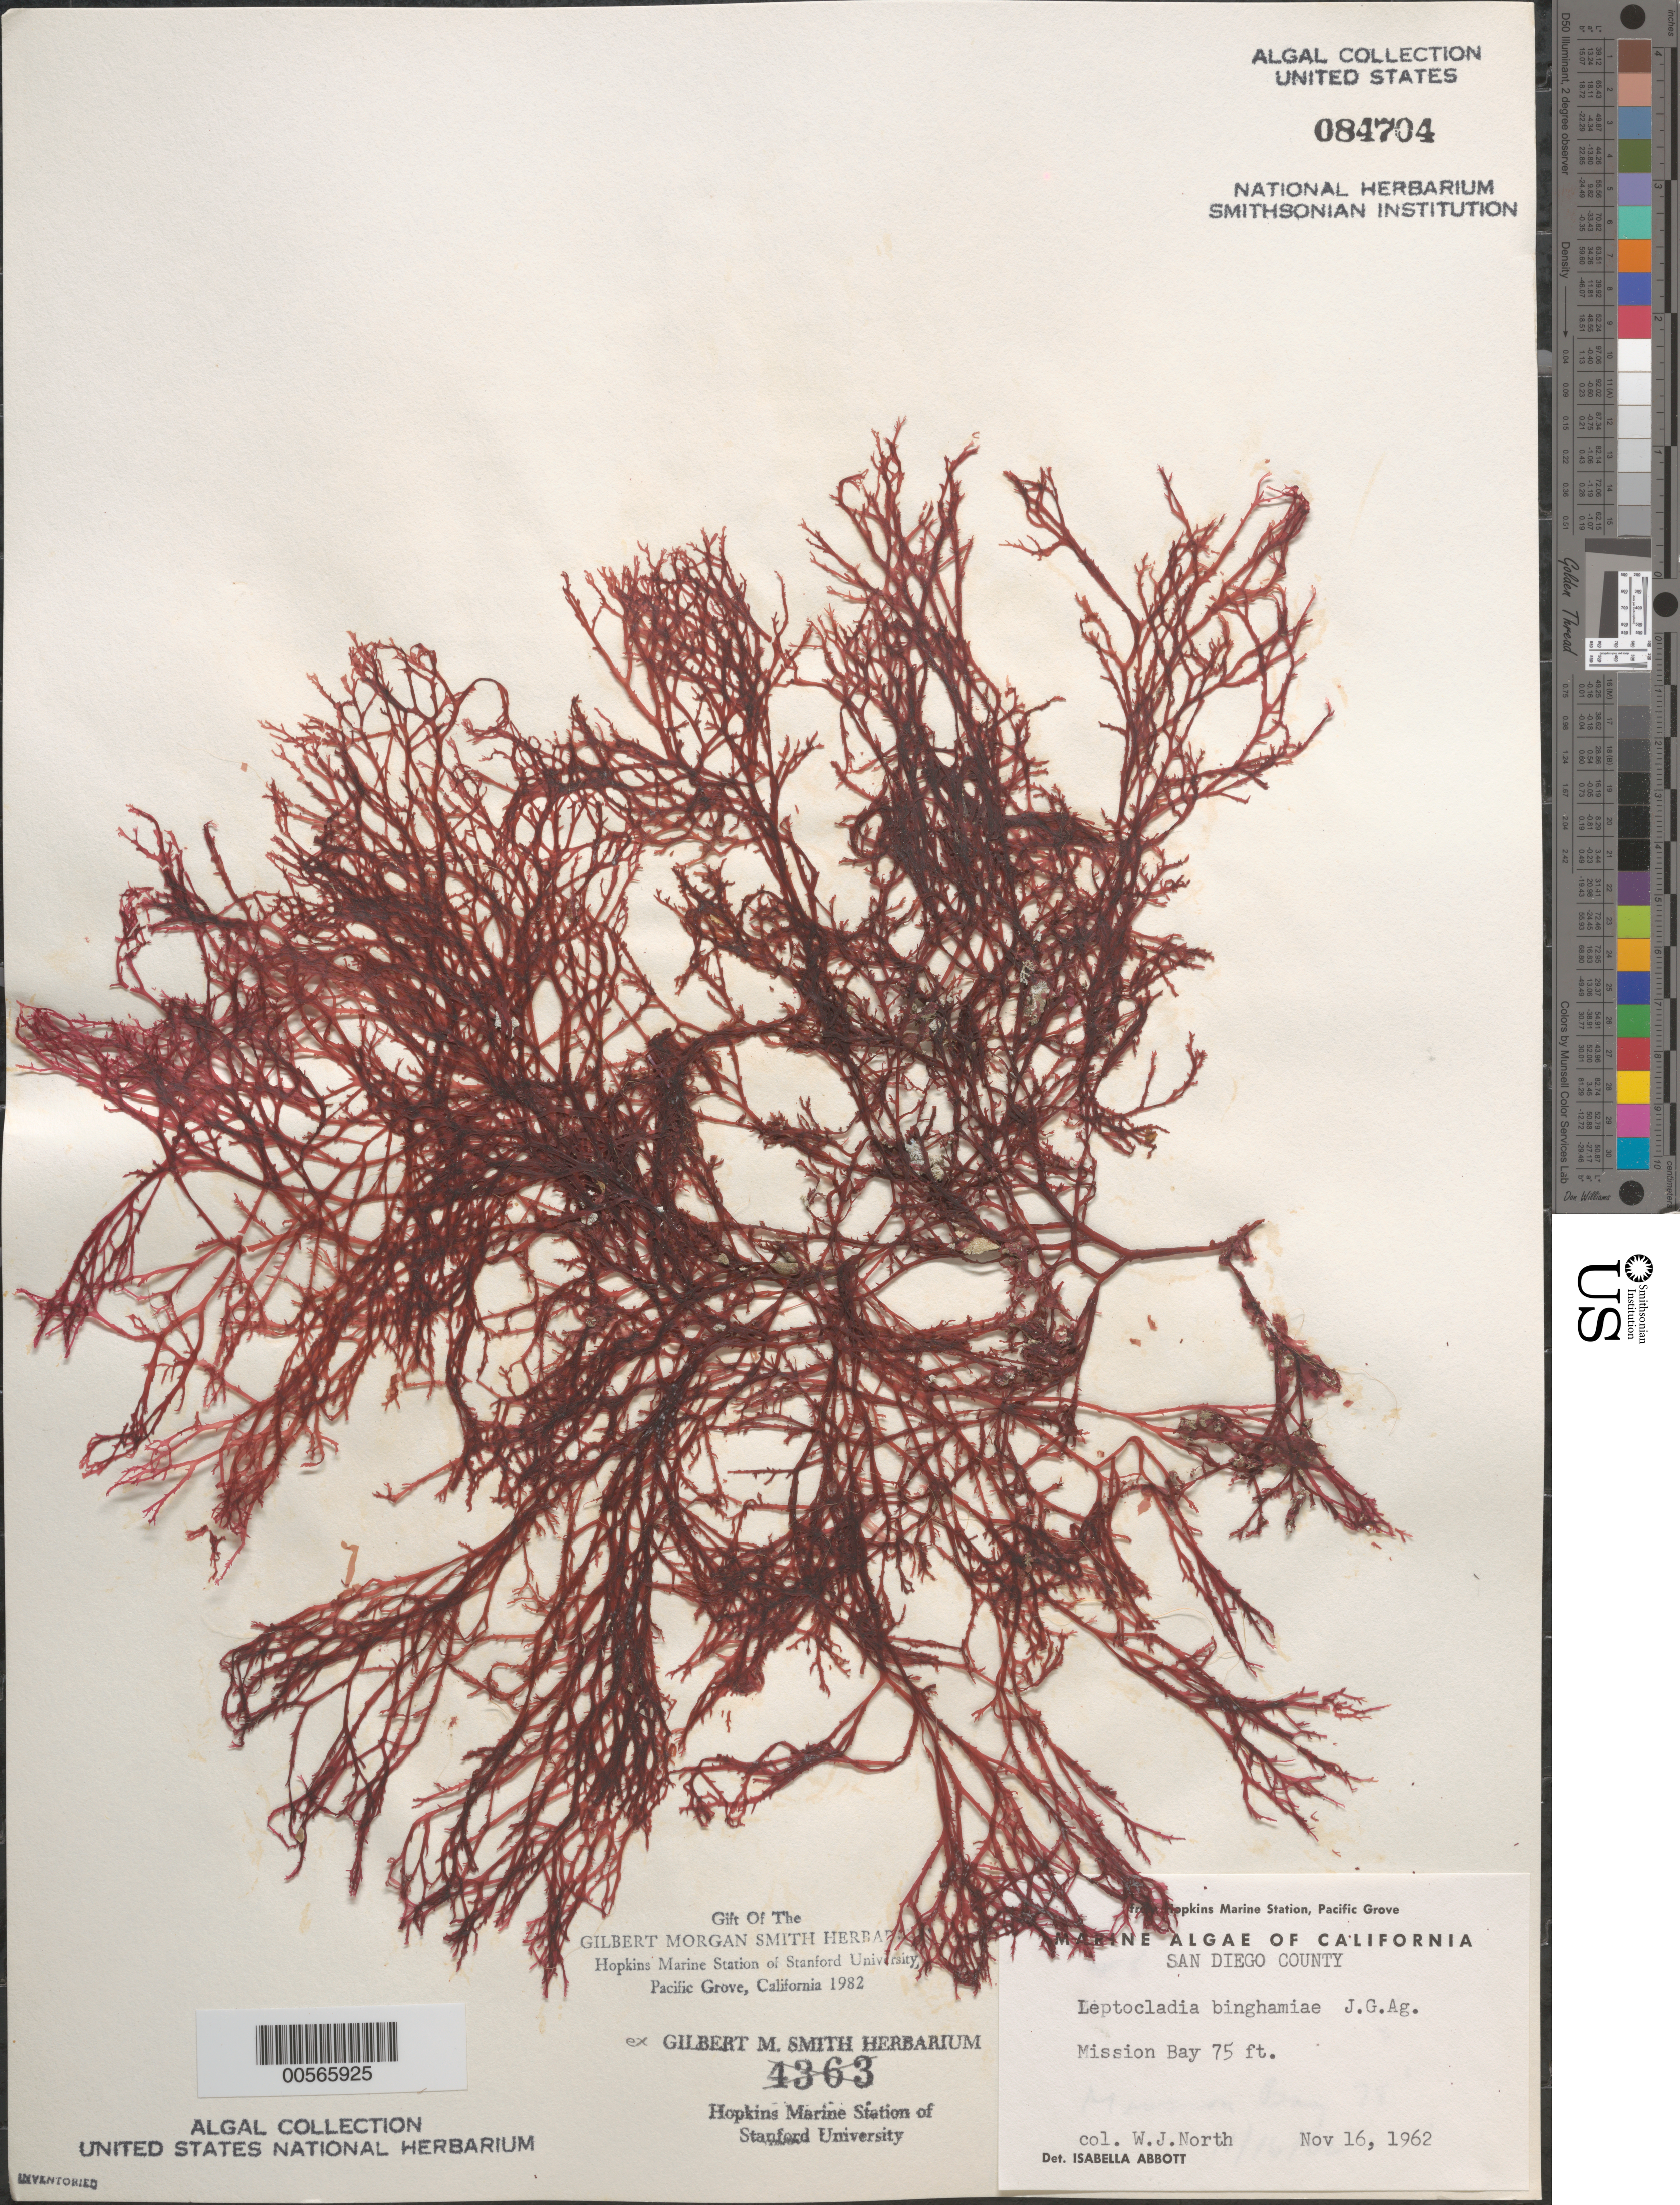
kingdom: Plantae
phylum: Rhodophyta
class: Florideophyceae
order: Gigartinales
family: Dumontiaceae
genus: Leptocladia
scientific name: Leptocladia binghamiae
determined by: Abbott, Isabella A.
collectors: W. North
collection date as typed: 16 Nov 1962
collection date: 1962-11-16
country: United States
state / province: California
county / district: San Diego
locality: Mission Bay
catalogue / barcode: US 84704